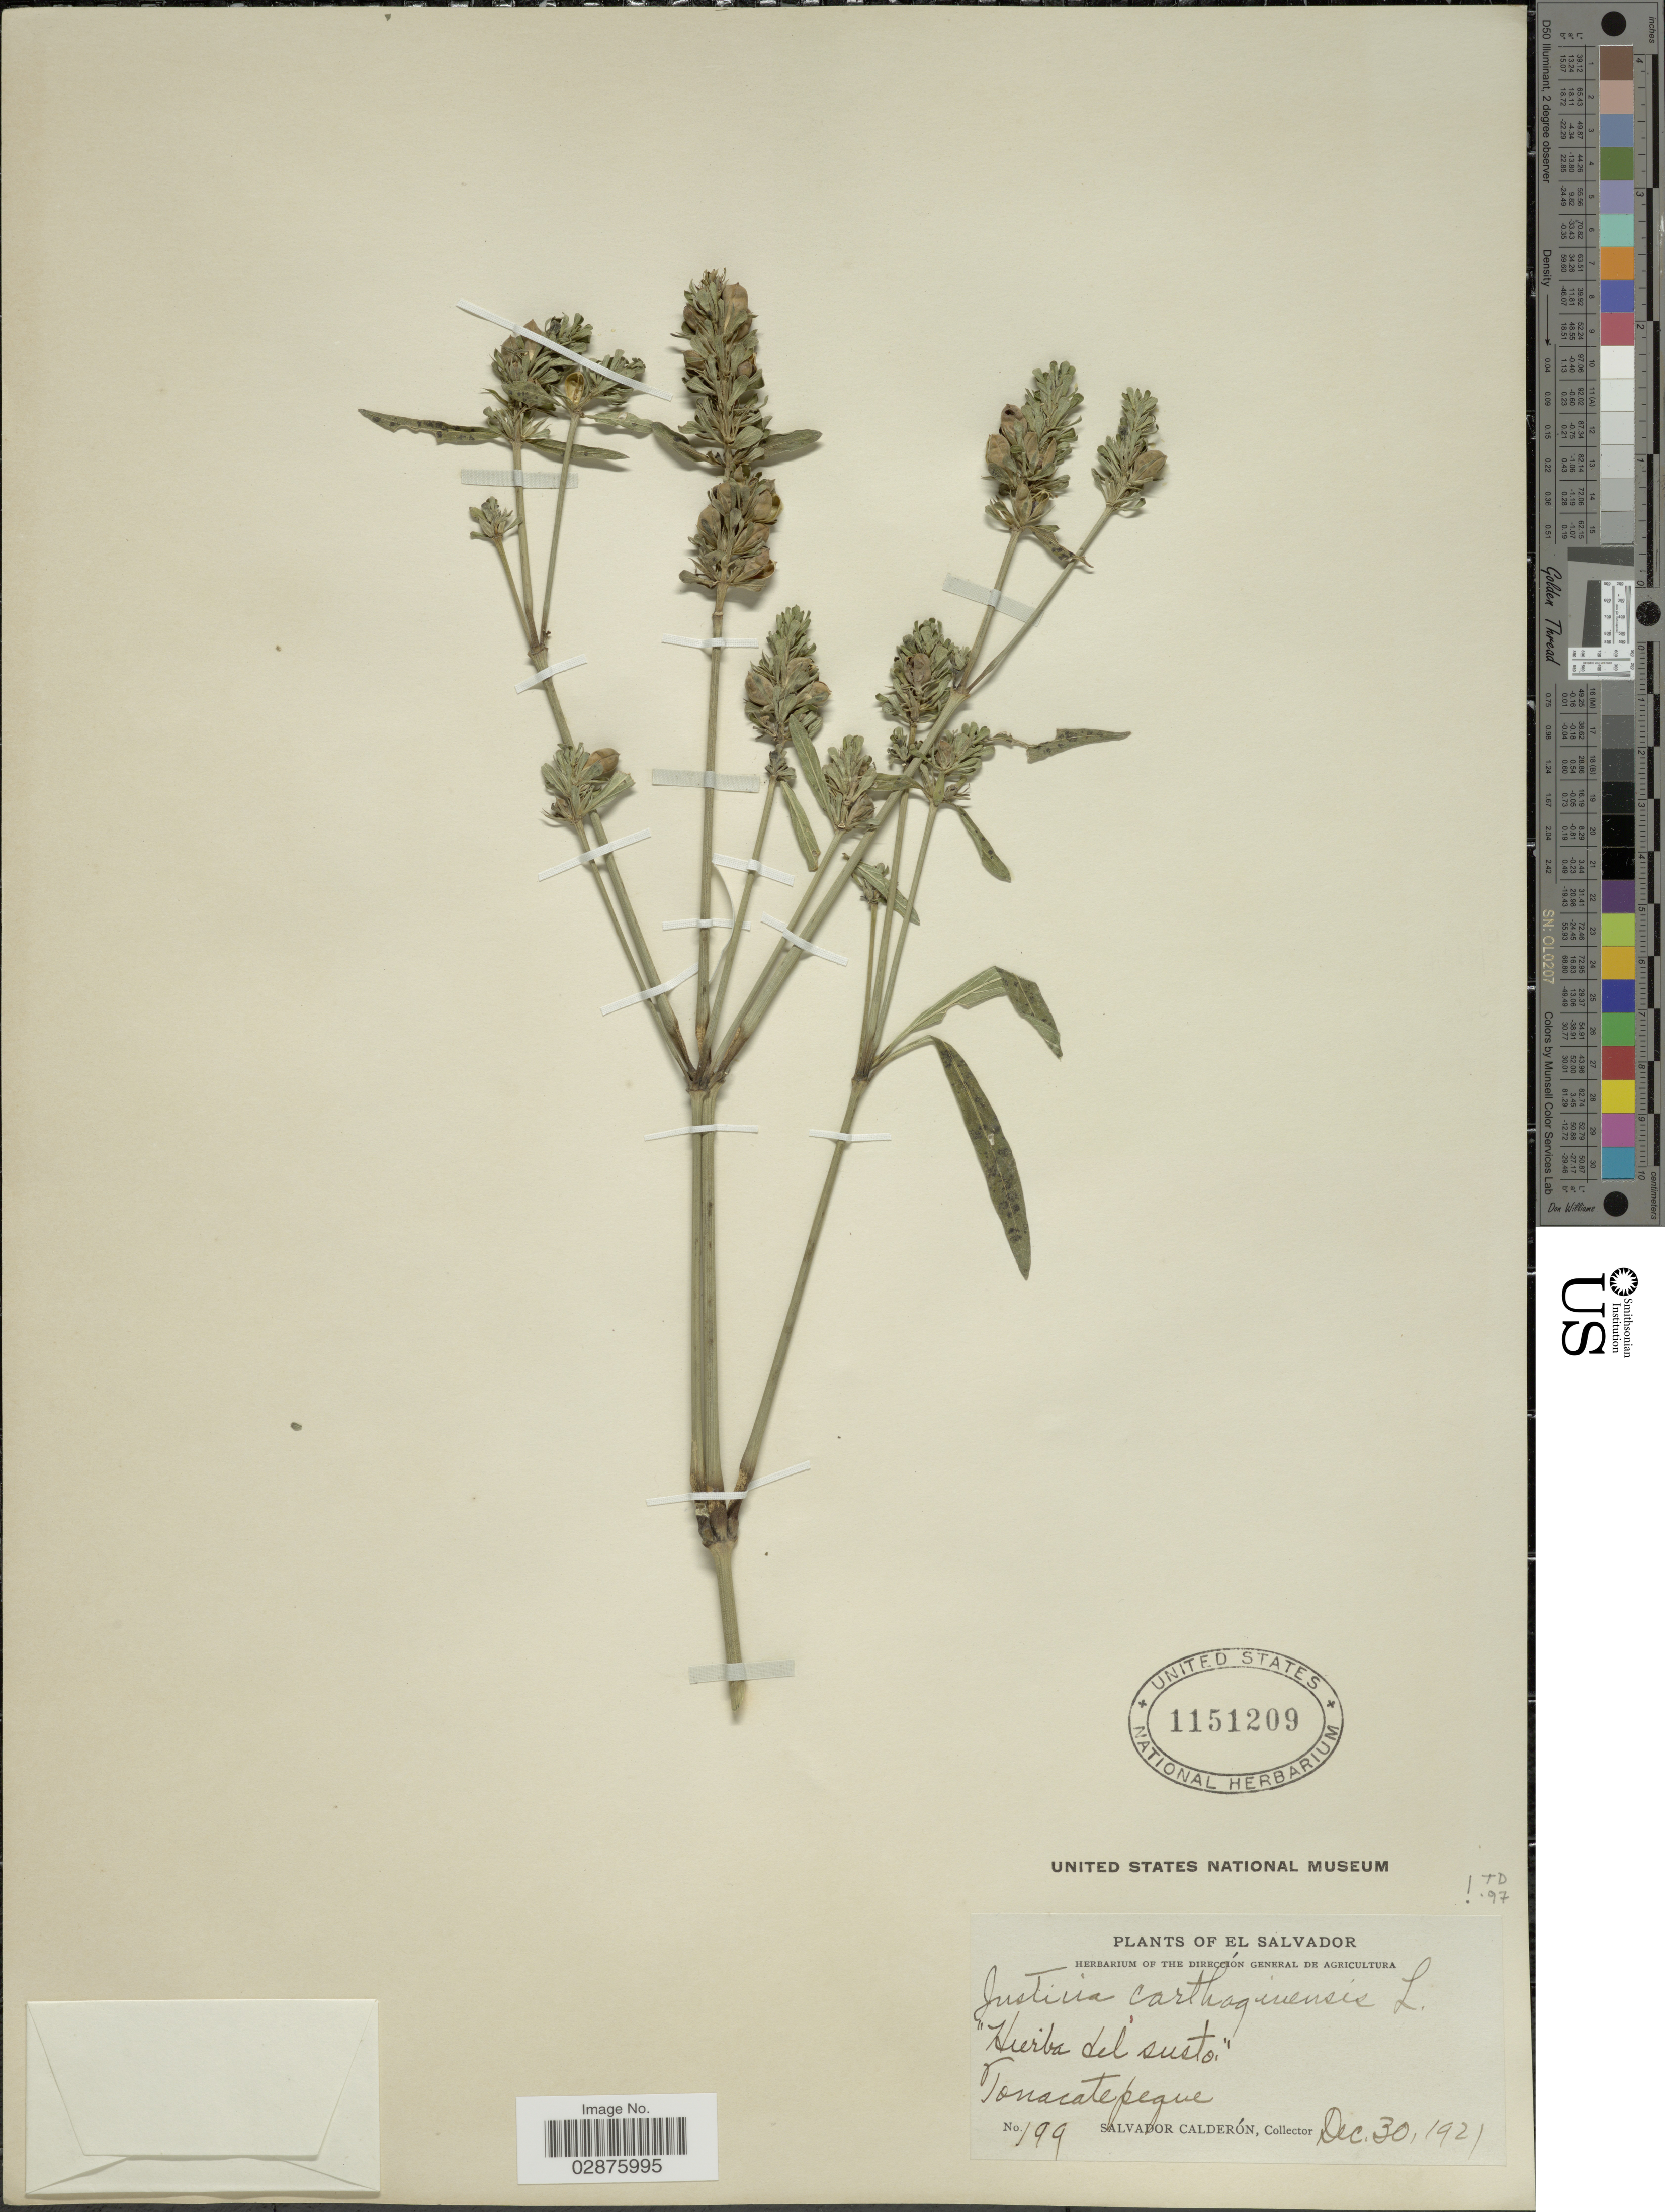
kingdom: Plantae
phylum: Tracheophyta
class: Magnoliopsida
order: Lamiales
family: Acanthaceae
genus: Justicia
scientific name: Justicia carthaginensis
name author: Jacq.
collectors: S. Calderón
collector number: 199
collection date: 1921-12-30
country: El Salvador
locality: Tonacatepeque.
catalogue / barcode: US 1151209